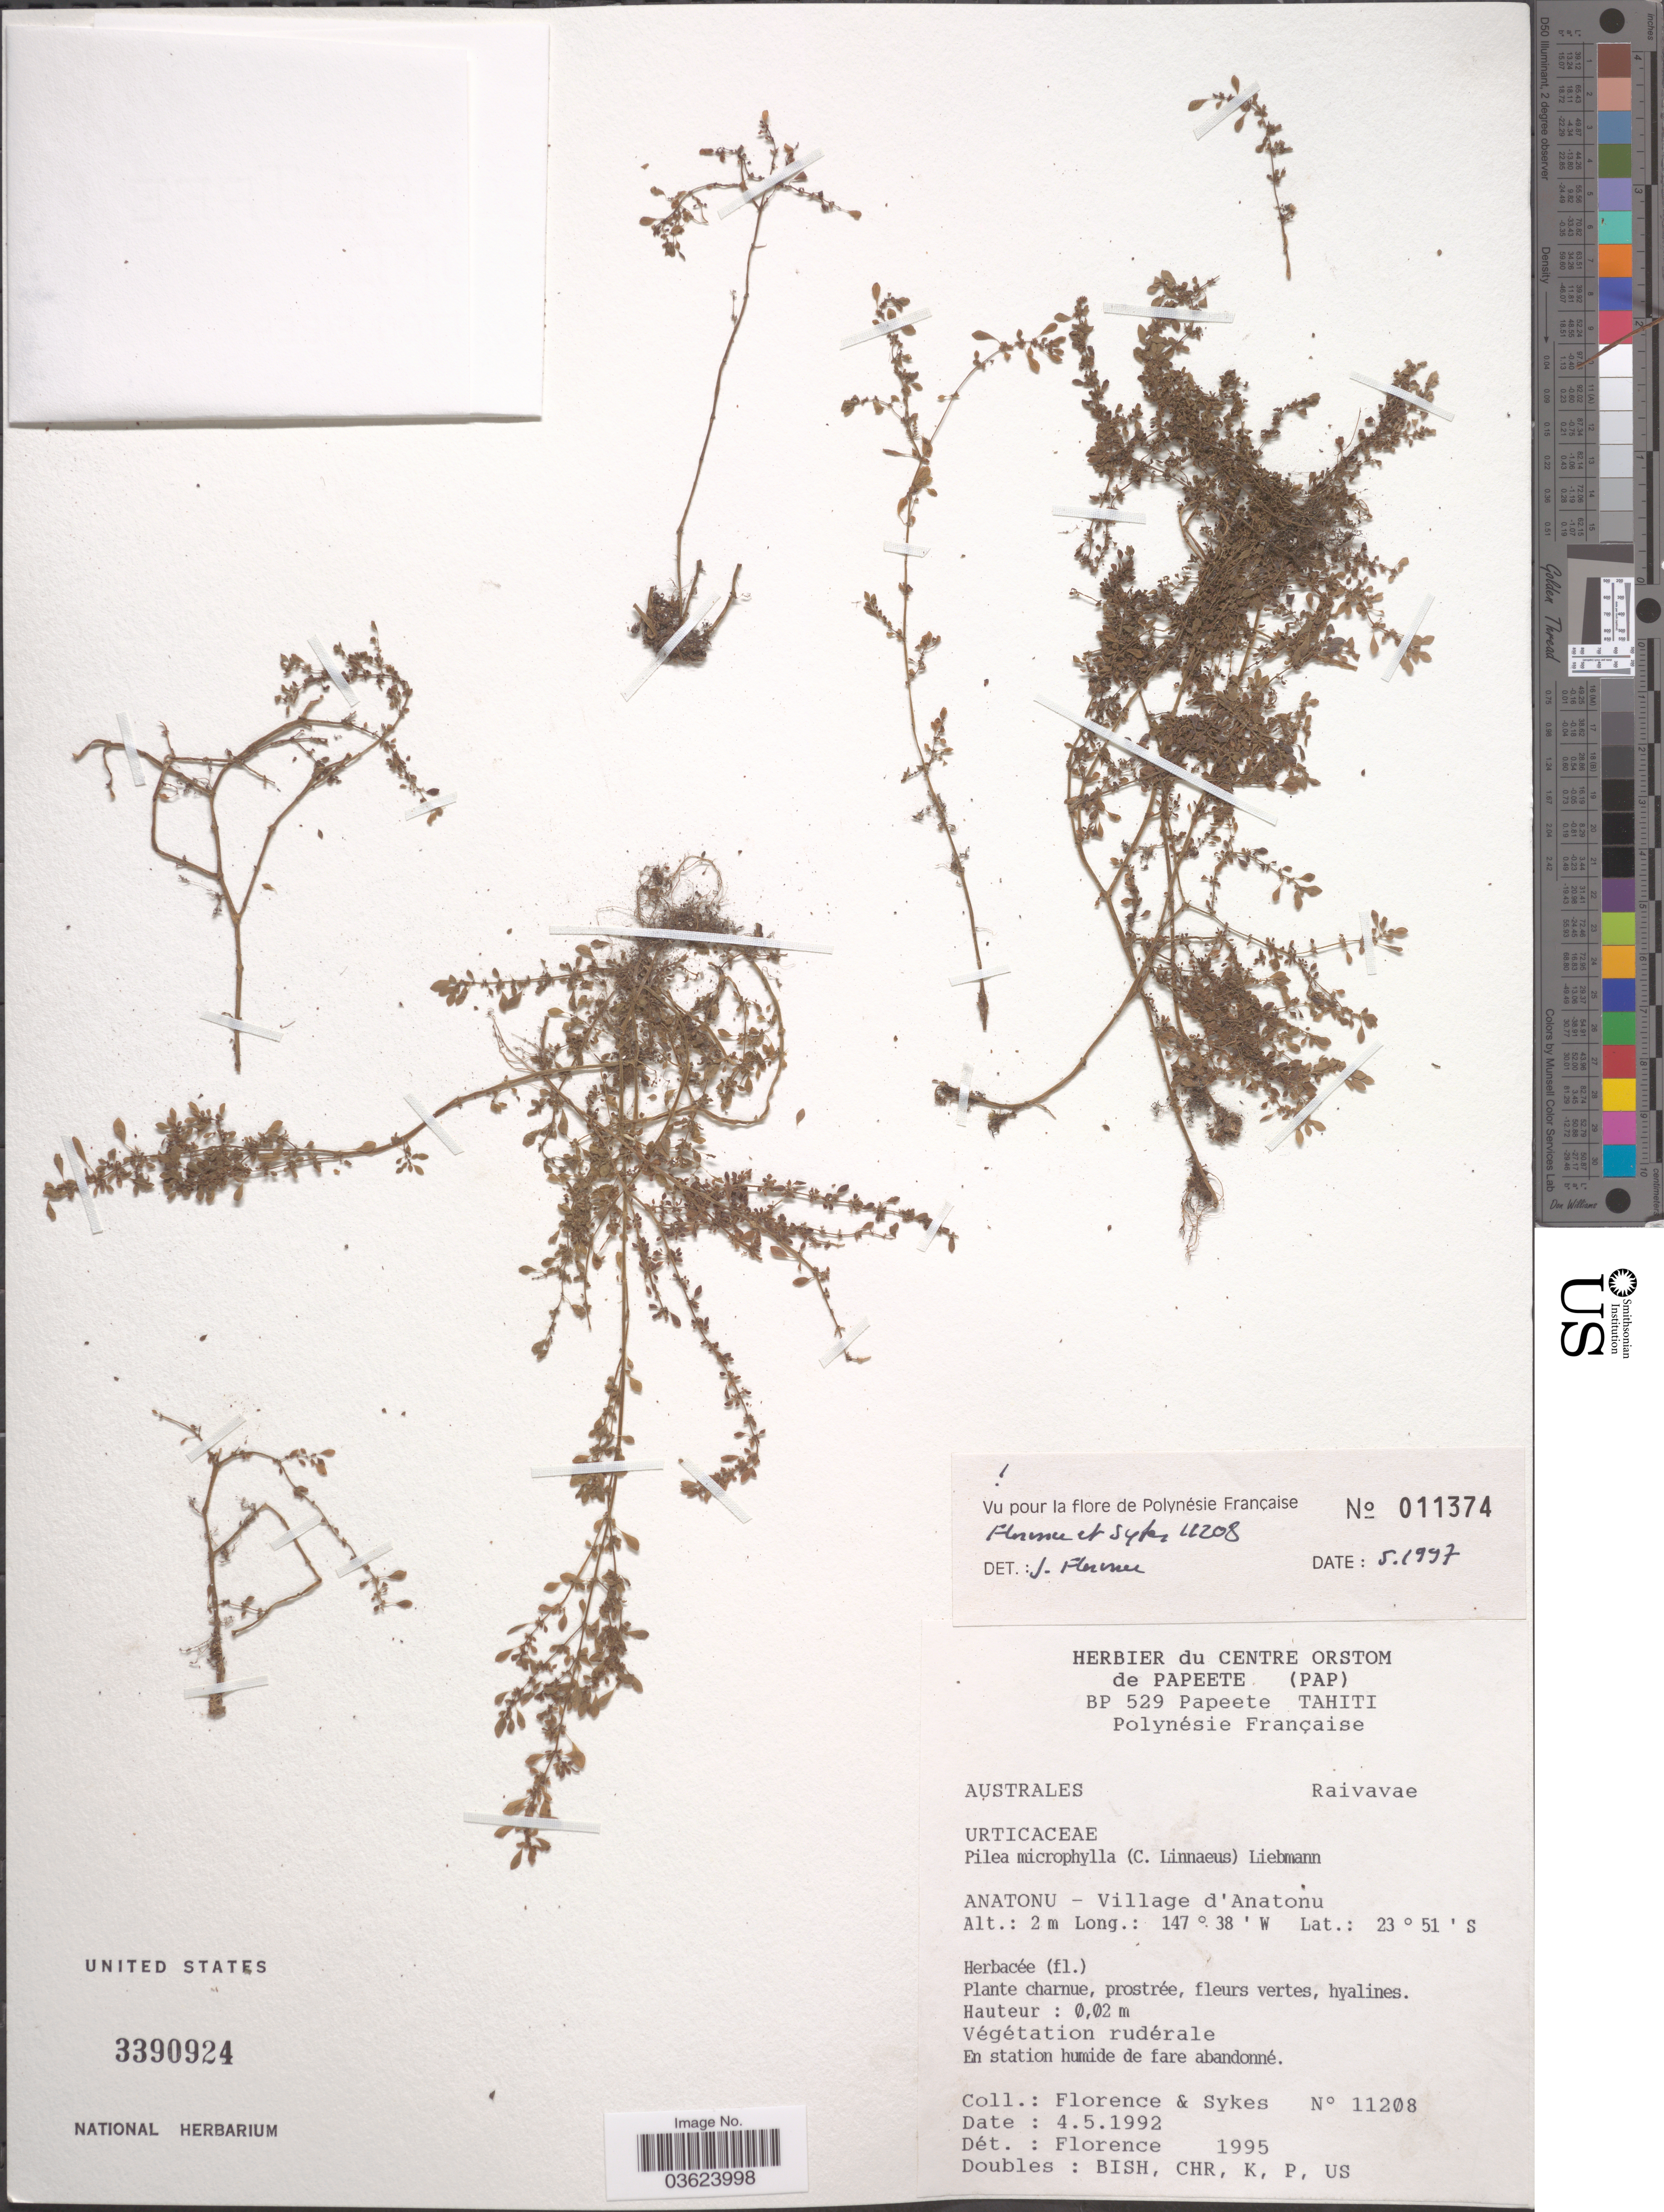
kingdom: Plantae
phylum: Tracheophyta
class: Magnoliopsida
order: Rosales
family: Urticaceae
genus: Pilea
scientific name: Pilea microphylla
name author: (L.) Liebm.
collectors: -. Florence & Sykes, --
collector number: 11208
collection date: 1992-05-04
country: French Polynesia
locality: BP 529 Papeete Tahiti. Anatonu- Village d'Anatonu.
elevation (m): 2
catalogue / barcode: US 3390924